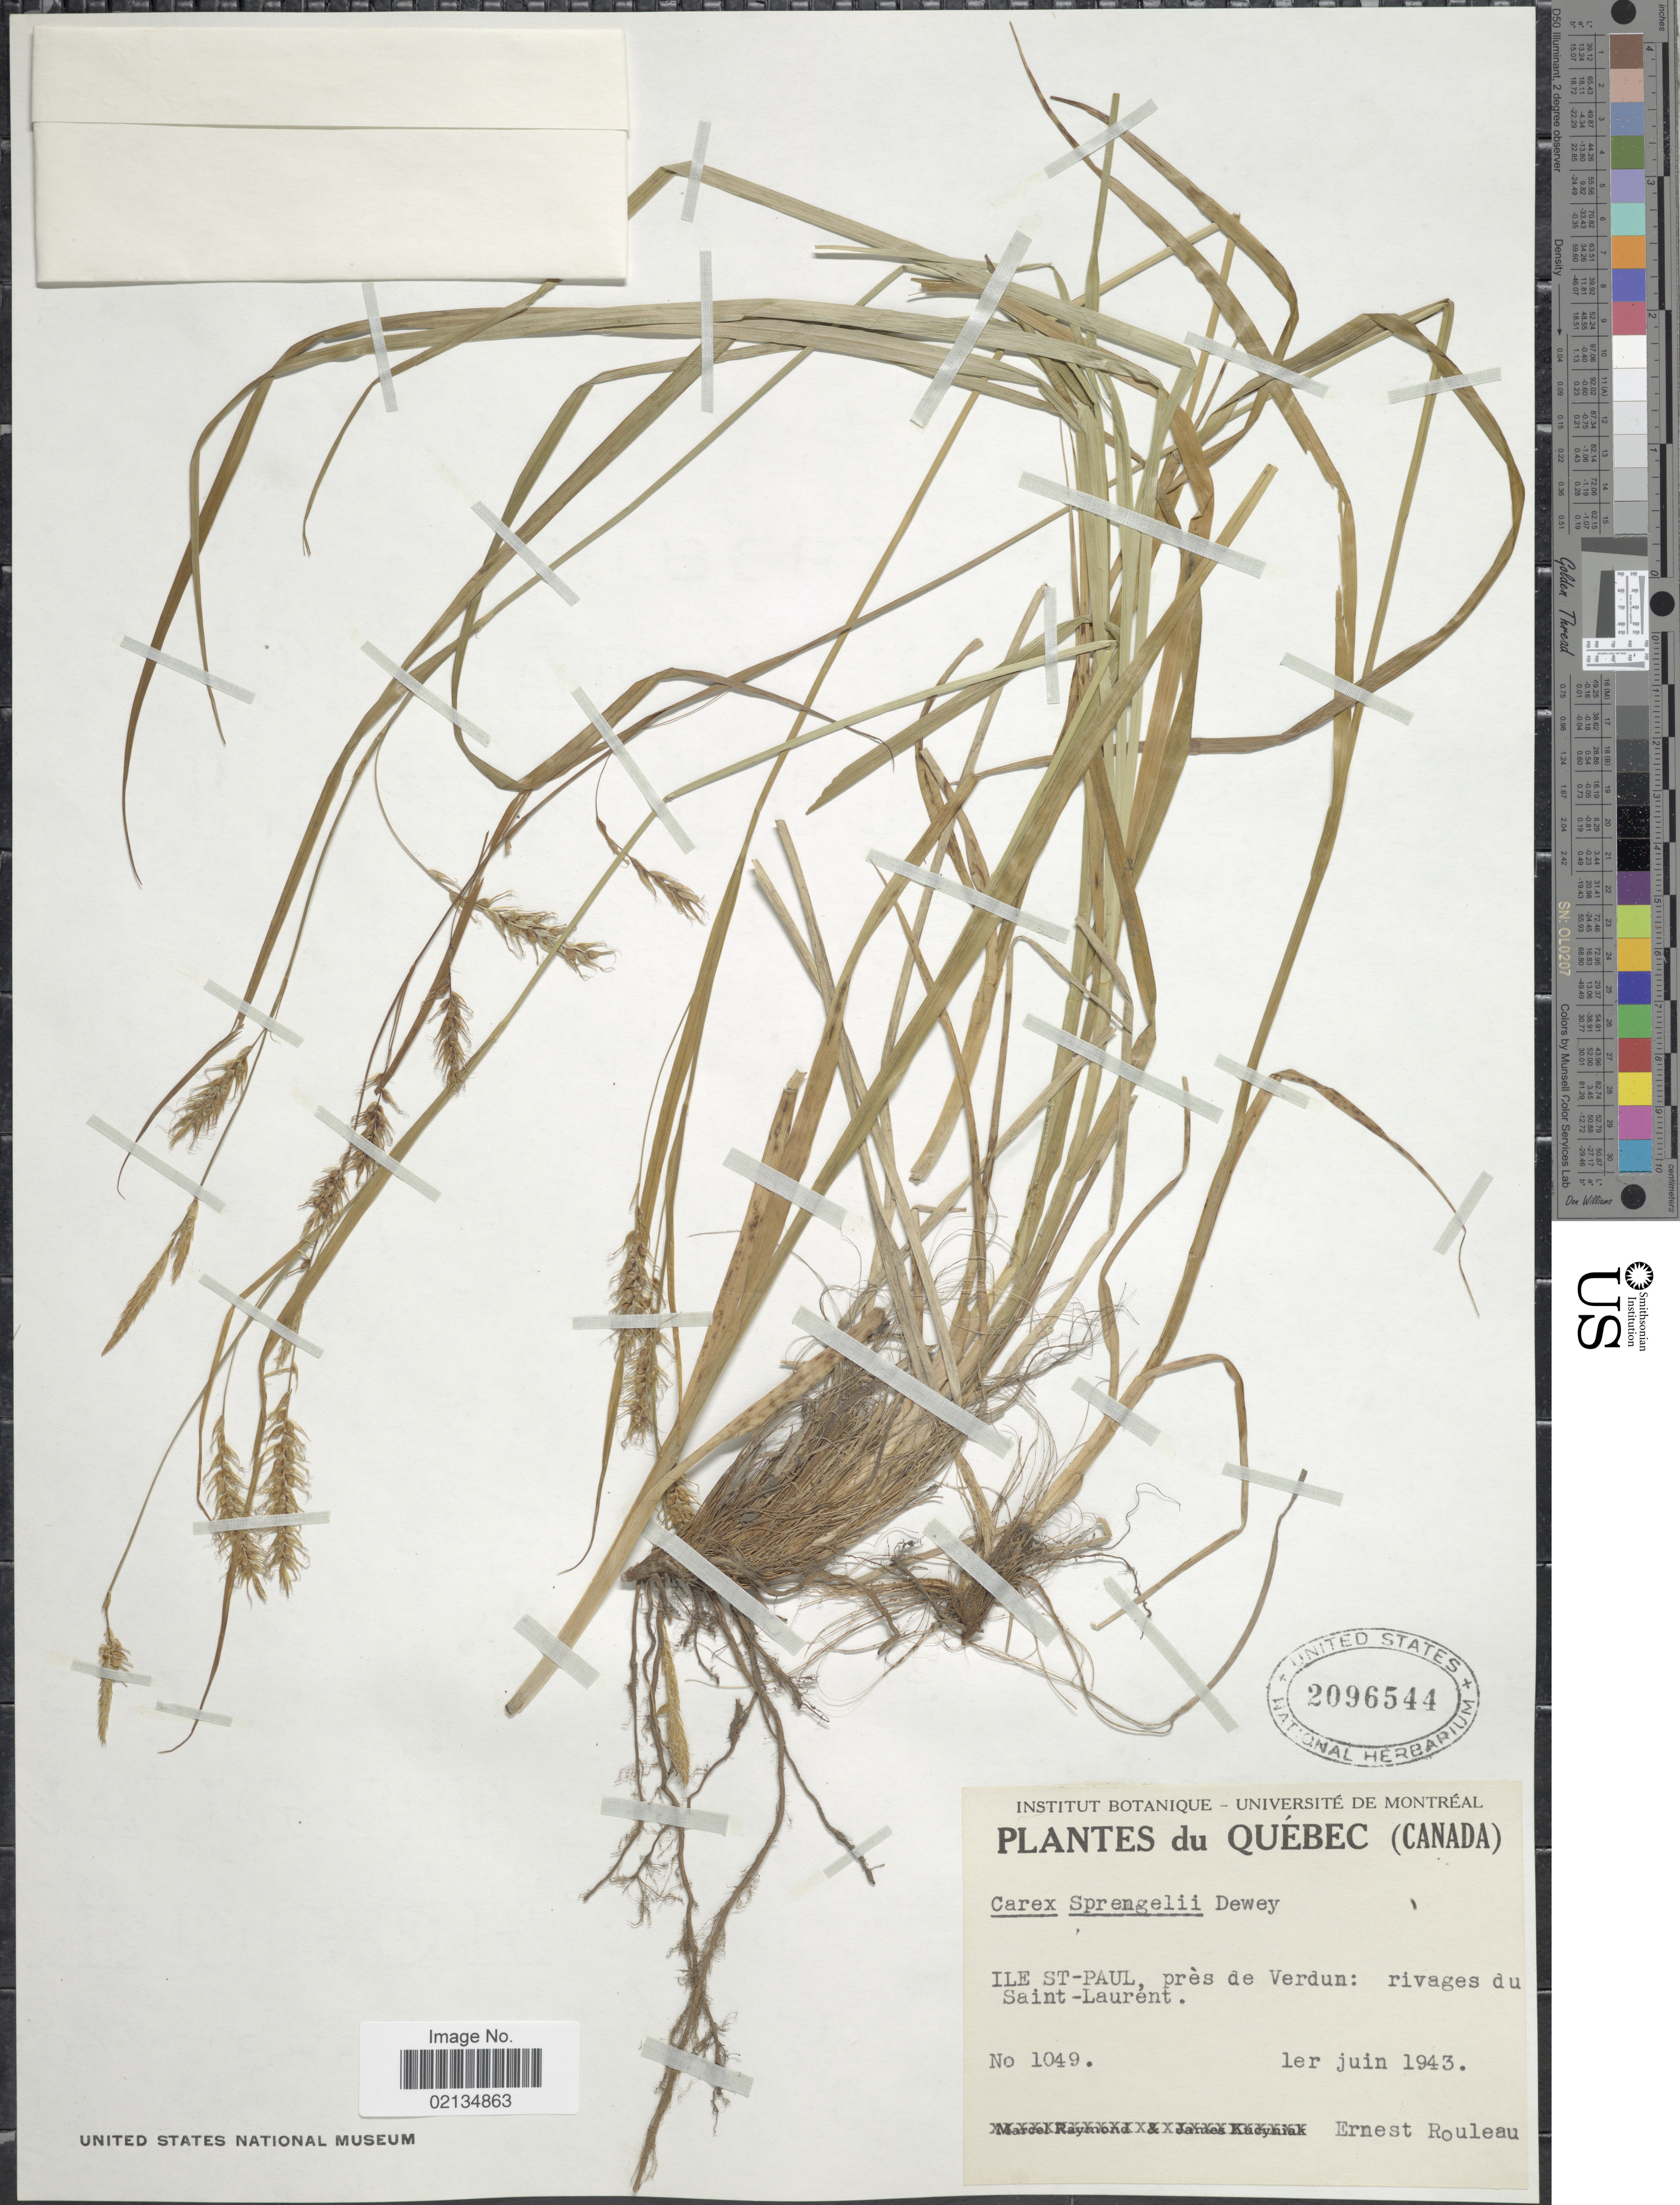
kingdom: Plantae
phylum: Tracheophyta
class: Liliopsida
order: Poales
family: Cyperaceae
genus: Carex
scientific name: Carex sprengelii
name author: Dewey ex Spreng.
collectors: J. Rouleau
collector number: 1049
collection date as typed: ler juin 1943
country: Canada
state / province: Quebec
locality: Ile St- Paul, pres de Verdun: rivages du Saint-Laurent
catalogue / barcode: US 2096544